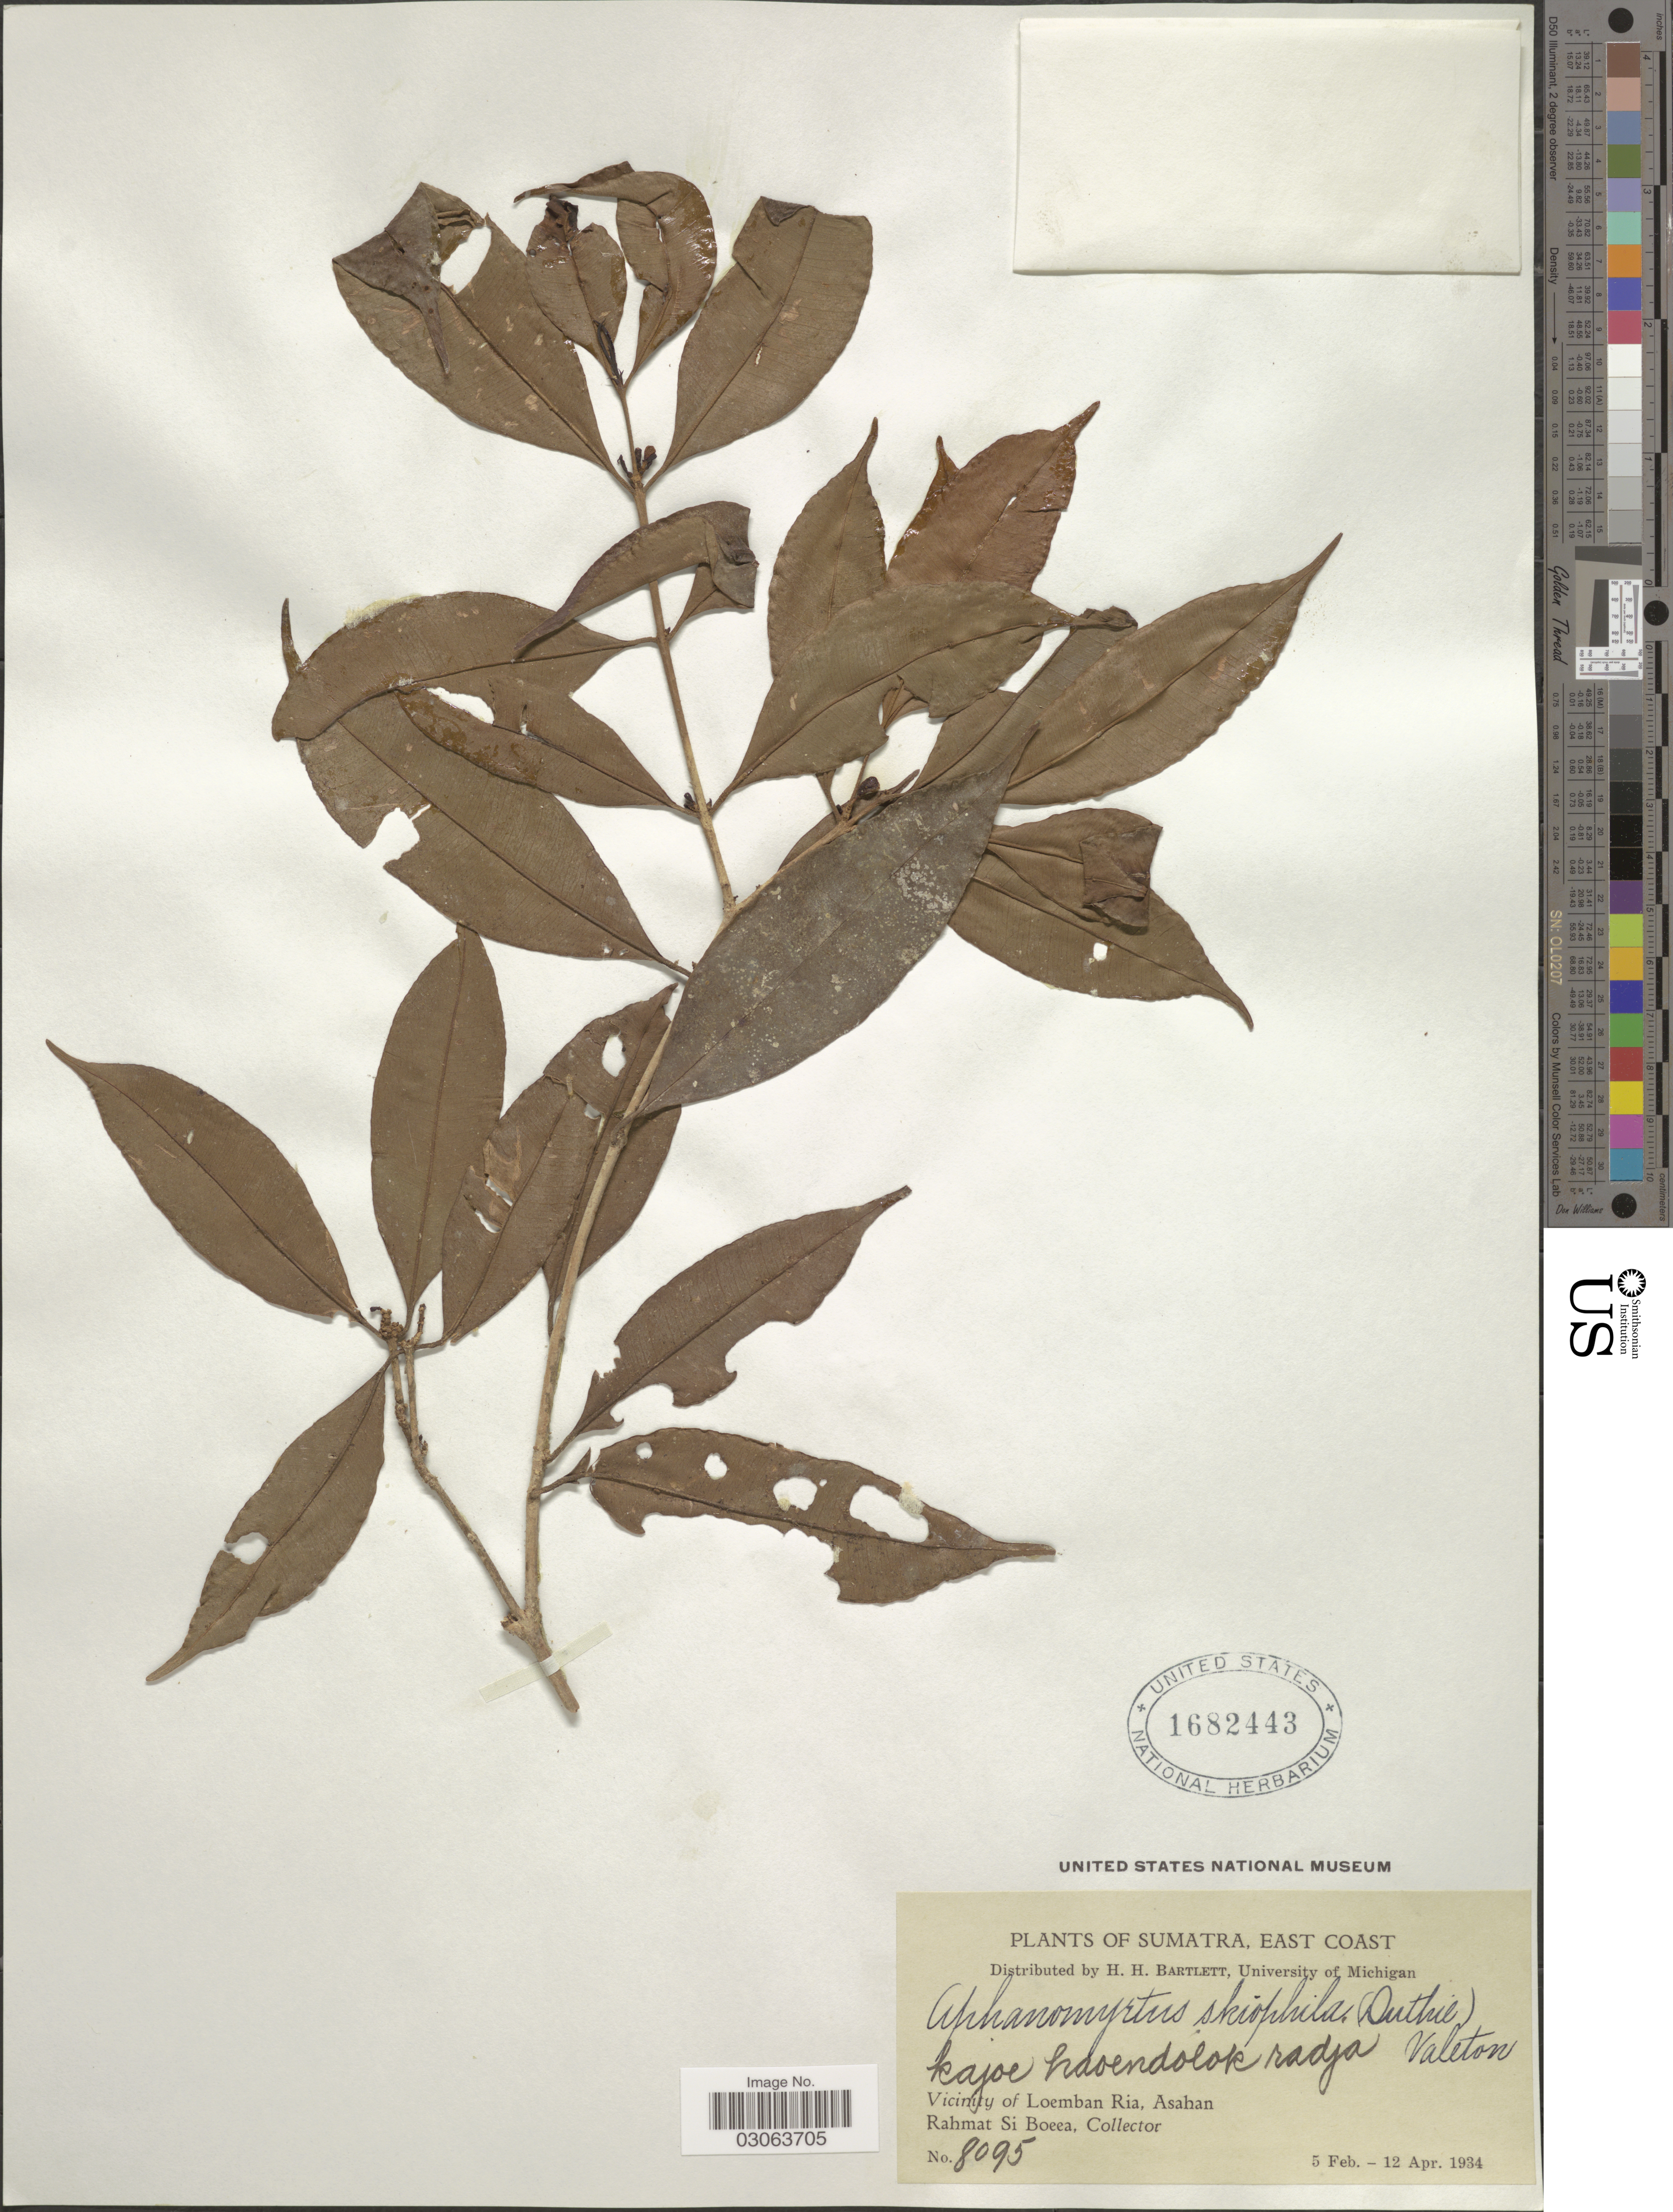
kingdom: Plantae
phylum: Tracheophyta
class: Magnoliopsida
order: Myrtales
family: Myrtaceae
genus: Syzygium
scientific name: Syzygium skiophilum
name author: (Duthie) Airy Shaw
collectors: Rahmat Si Boeea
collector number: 8095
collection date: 1934-02-05/1934-04-12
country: Indonesia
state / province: Sumatra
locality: East Coast, Vicinity of Loemban Ria, Asahan.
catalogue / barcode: US 1682443